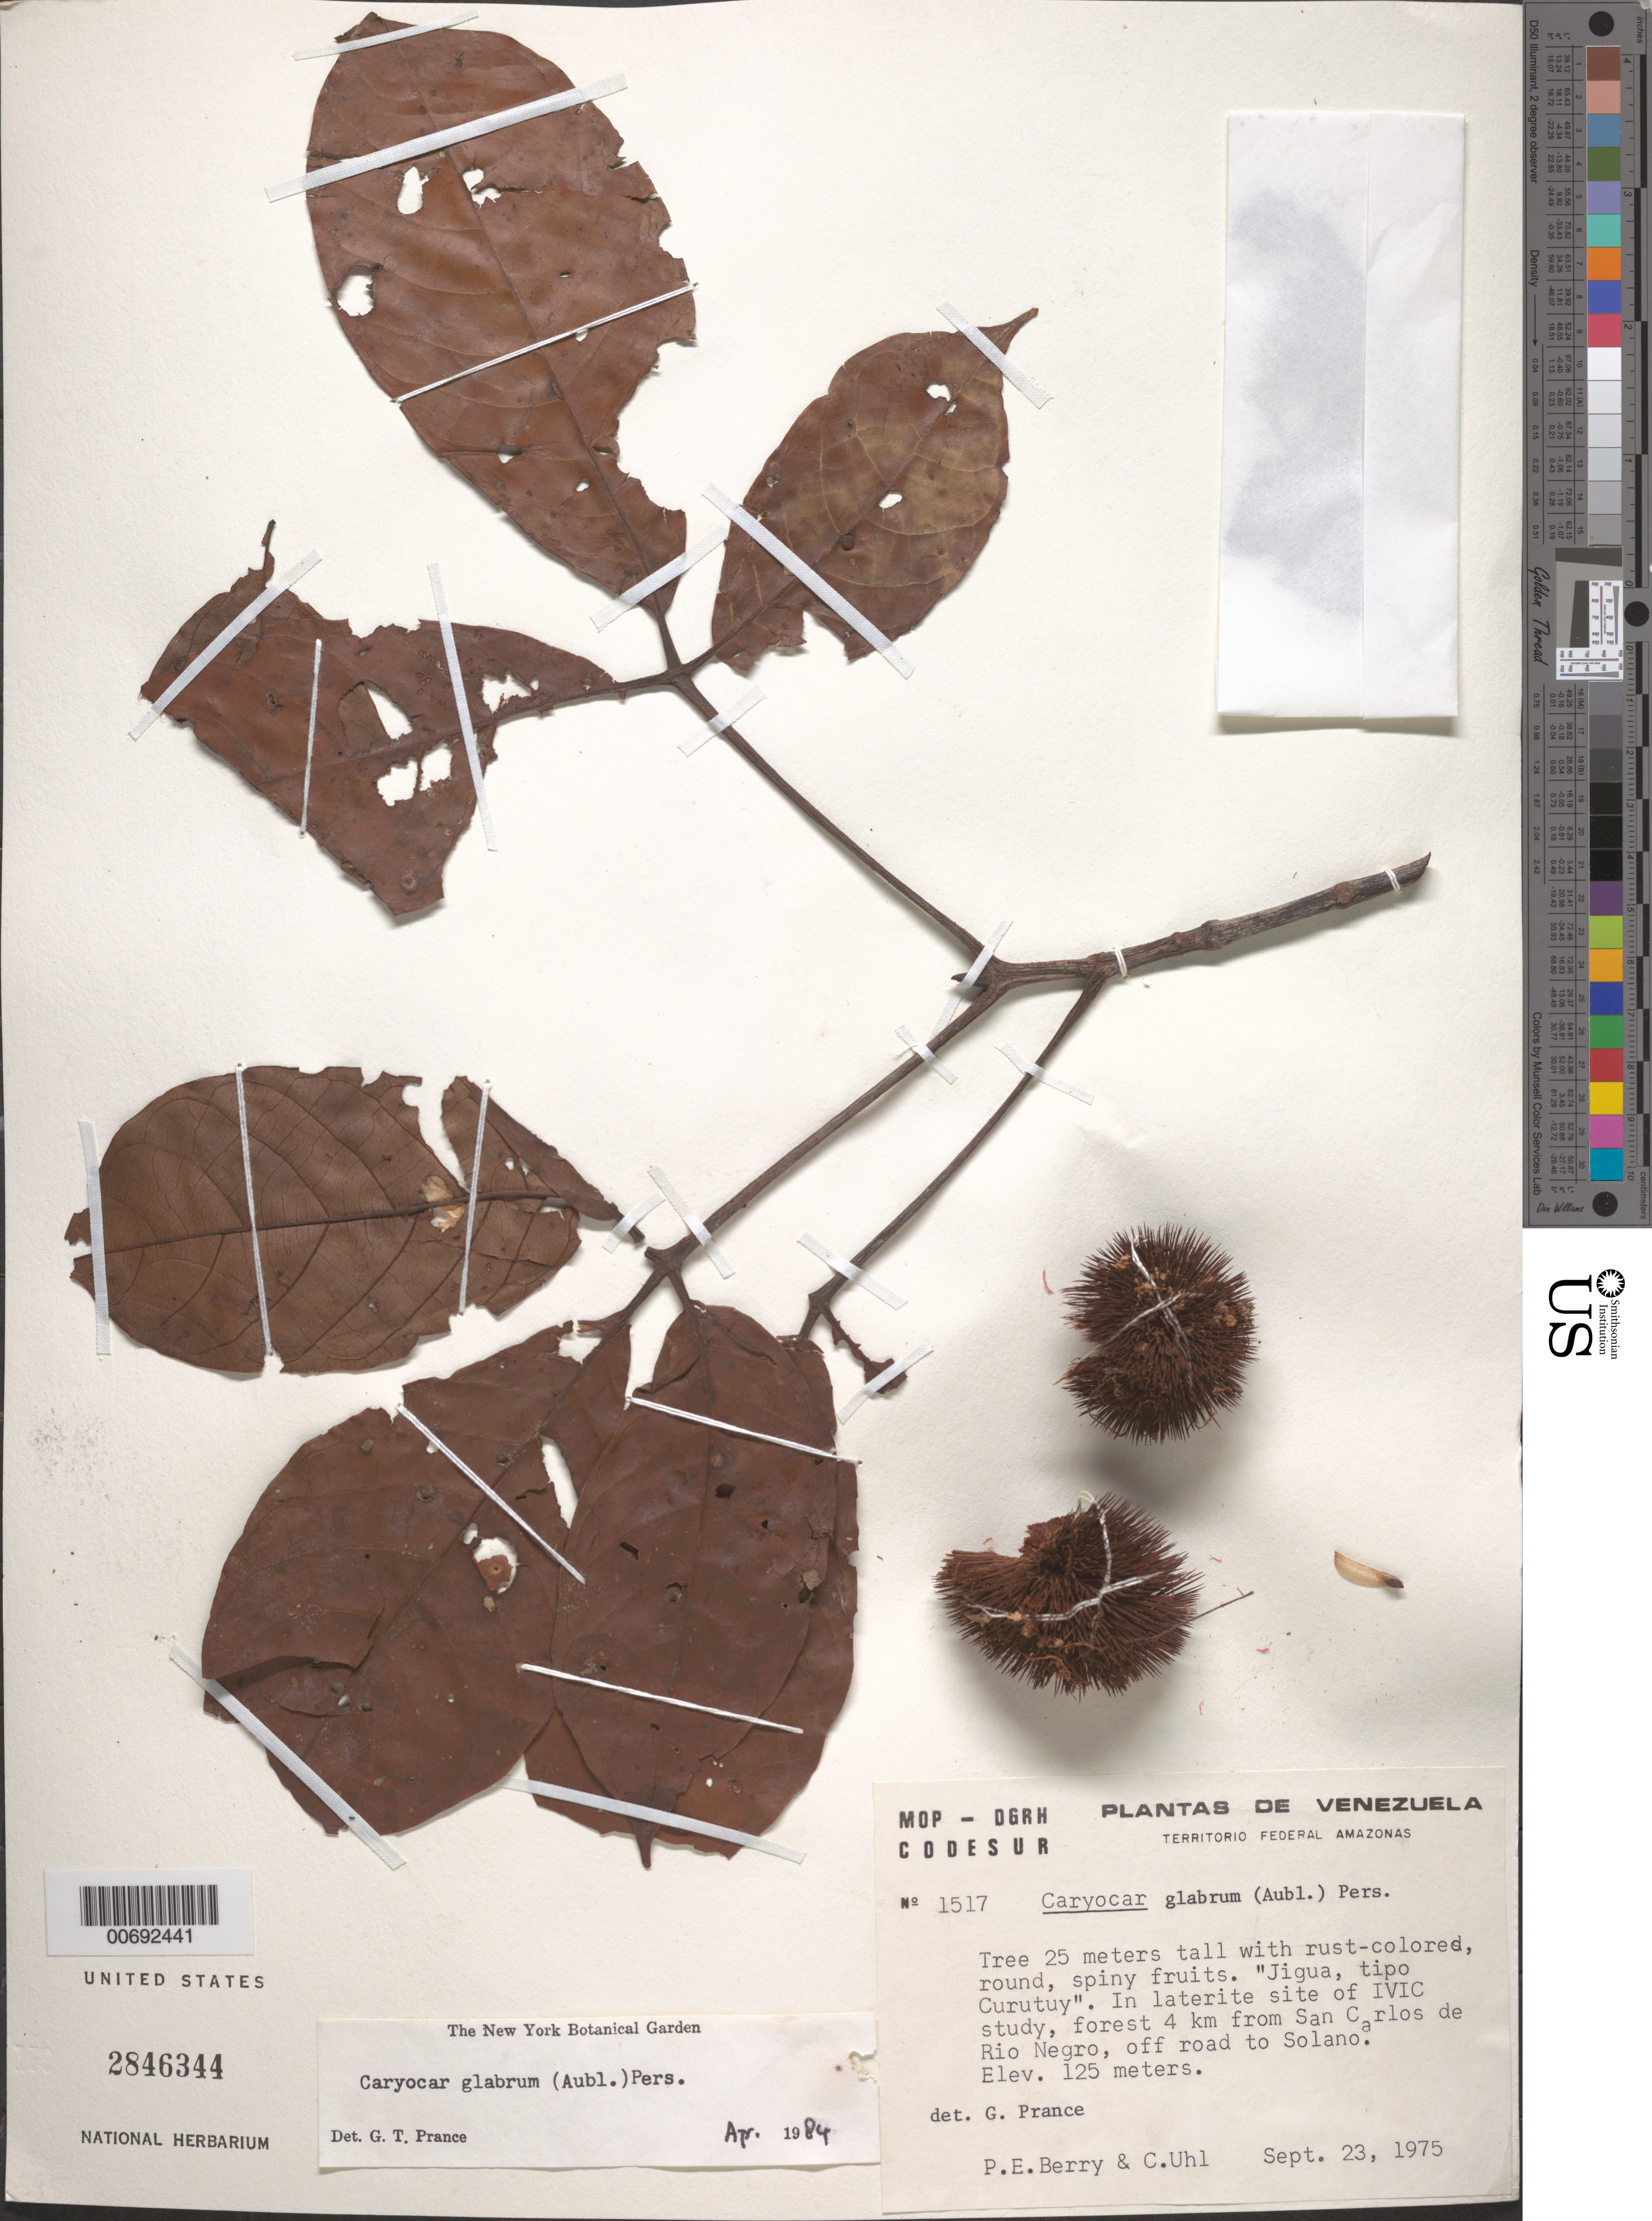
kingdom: Plantae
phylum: Tracheophyta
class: Magnoliopsida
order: Malpighiales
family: Caryocaraceae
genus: Caryocar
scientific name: Caryocar glabrum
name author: (Aubl.) Pers.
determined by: Prance, G. T.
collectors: P. E. Berry & C. Uhl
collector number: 1517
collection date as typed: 23-Sep-75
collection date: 1975-09-23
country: Venezuela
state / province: Amazonas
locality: San Carlos de Río Negro, 4 km on road to Solano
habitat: Laterite site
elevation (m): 125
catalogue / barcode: US 2846344